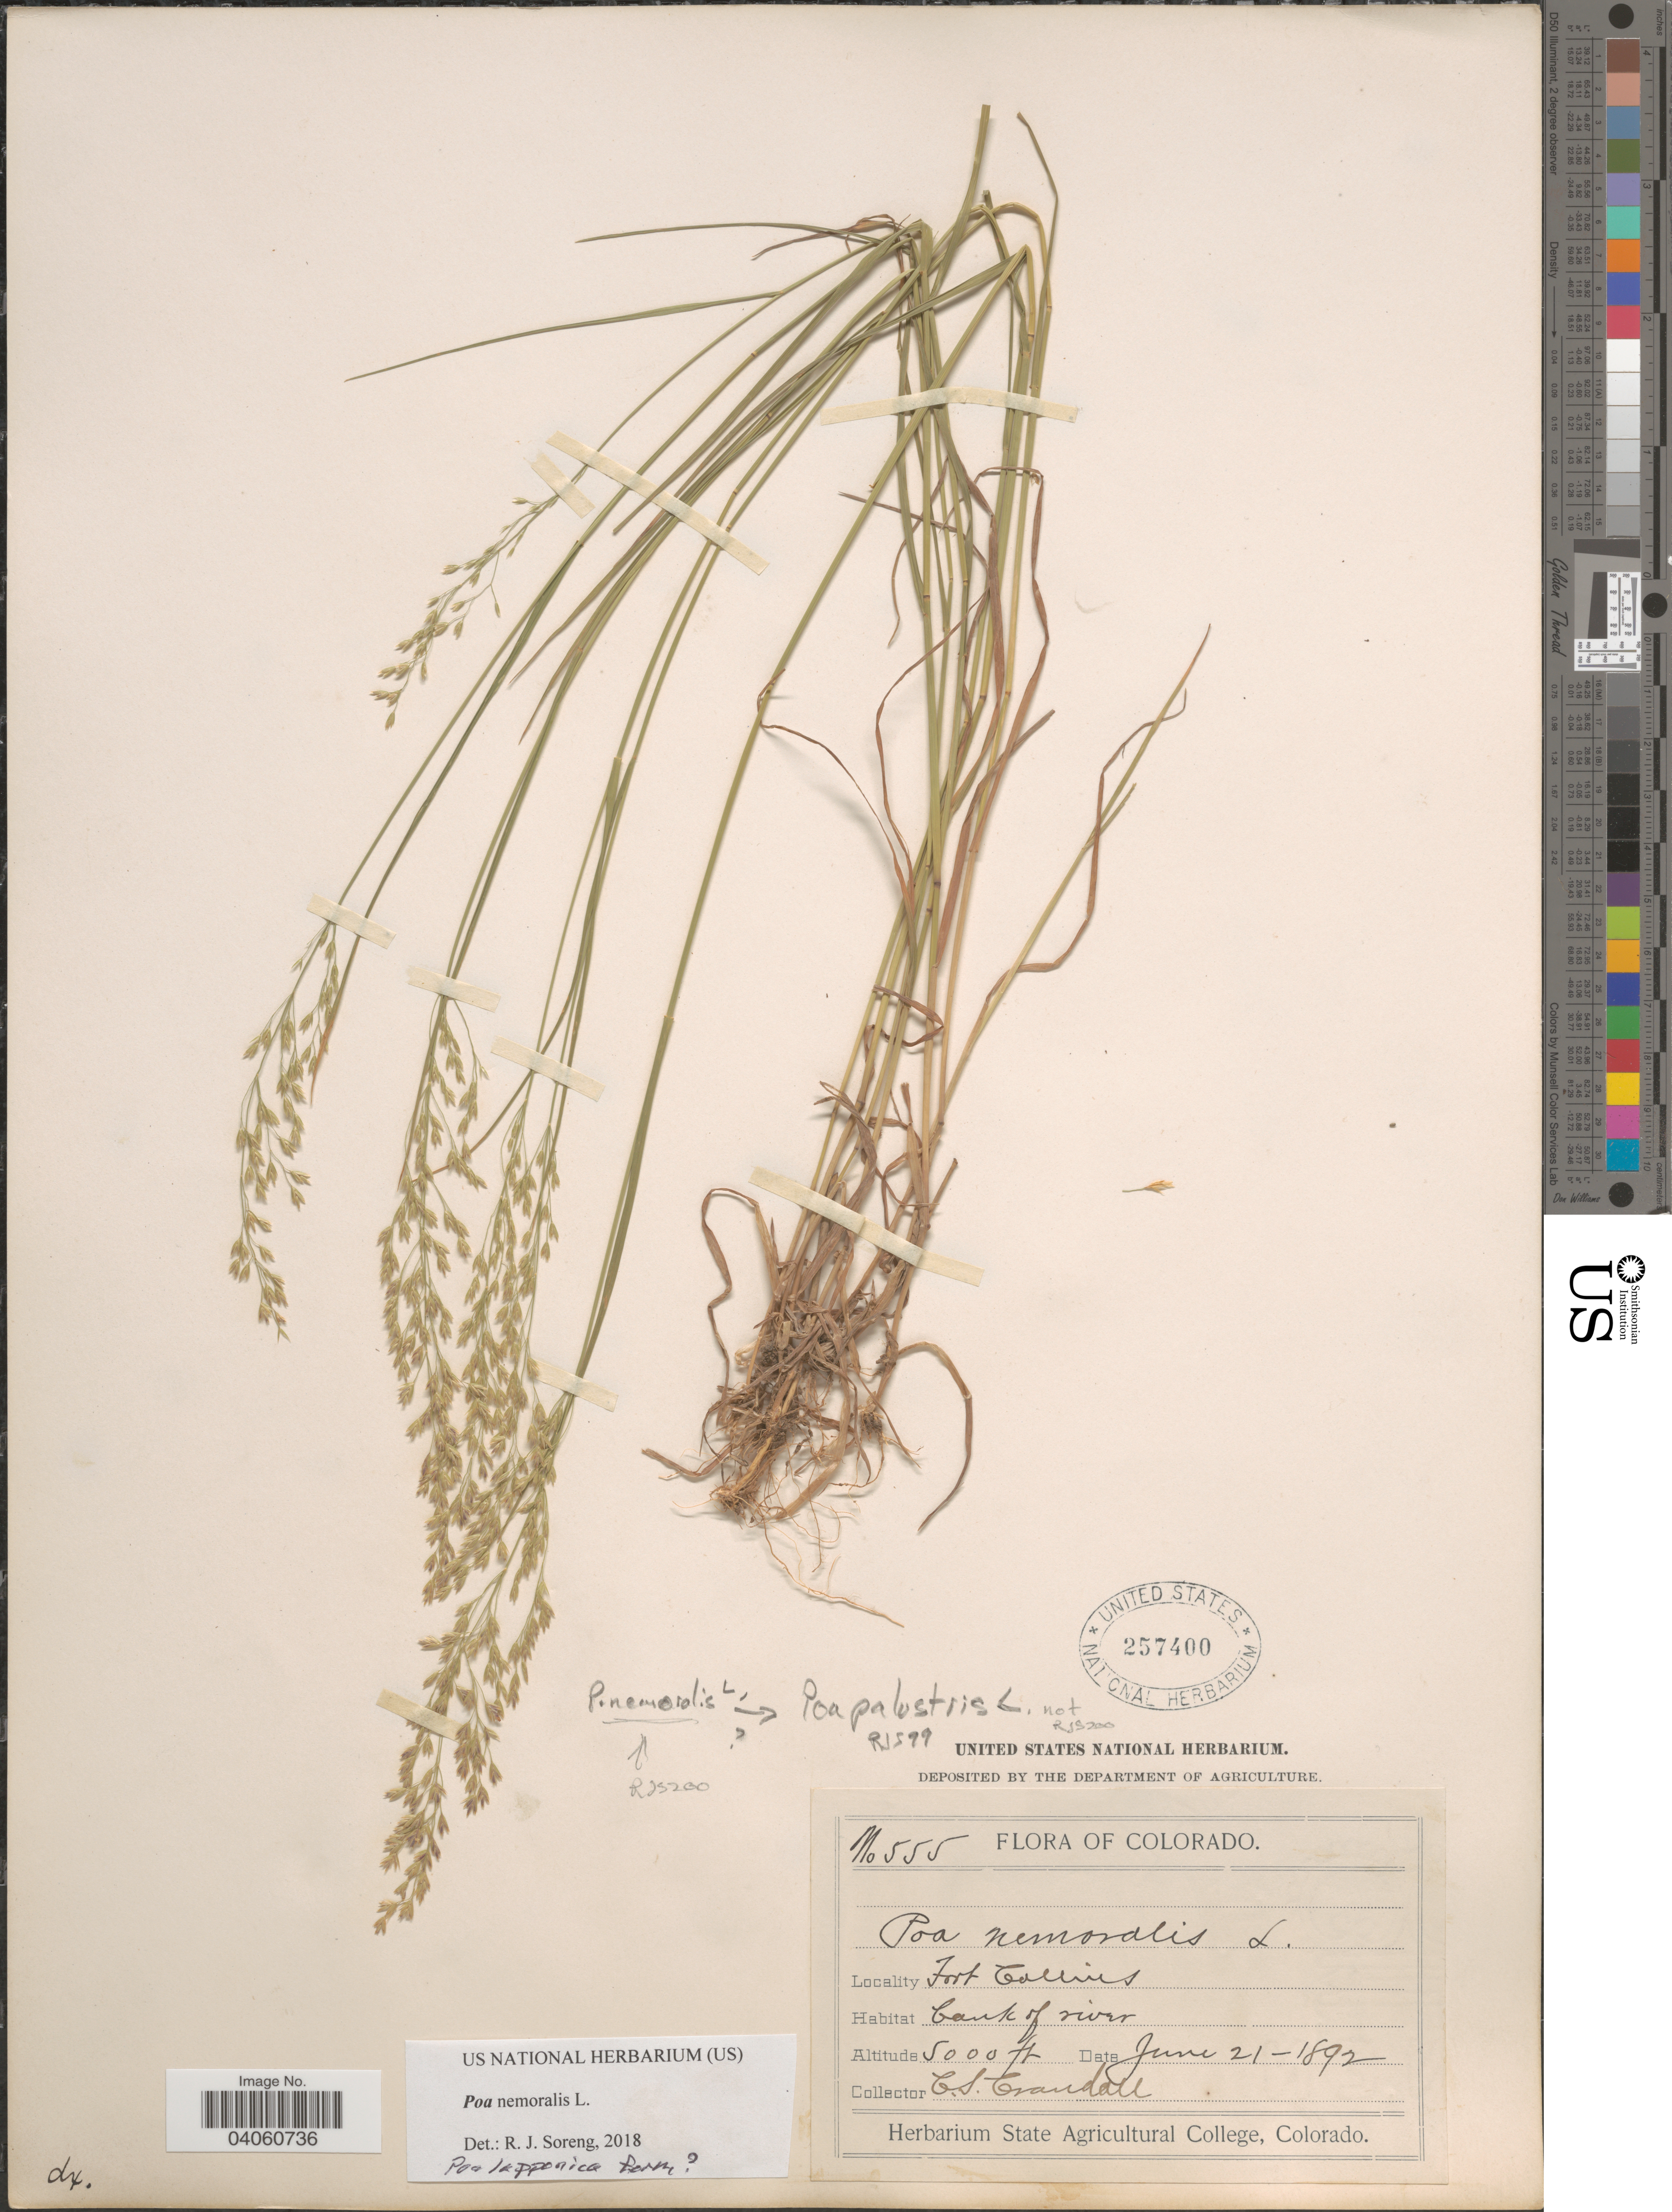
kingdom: Plantae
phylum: Tracheophyta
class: Liliopsida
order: Poales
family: Poaceae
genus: Poa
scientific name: Poa nemoralis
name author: L.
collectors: C. Crandall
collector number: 555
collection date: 1892-06-21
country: United States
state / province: Colorado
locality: Fort Collins.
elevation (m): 1524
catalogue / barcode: US 257400